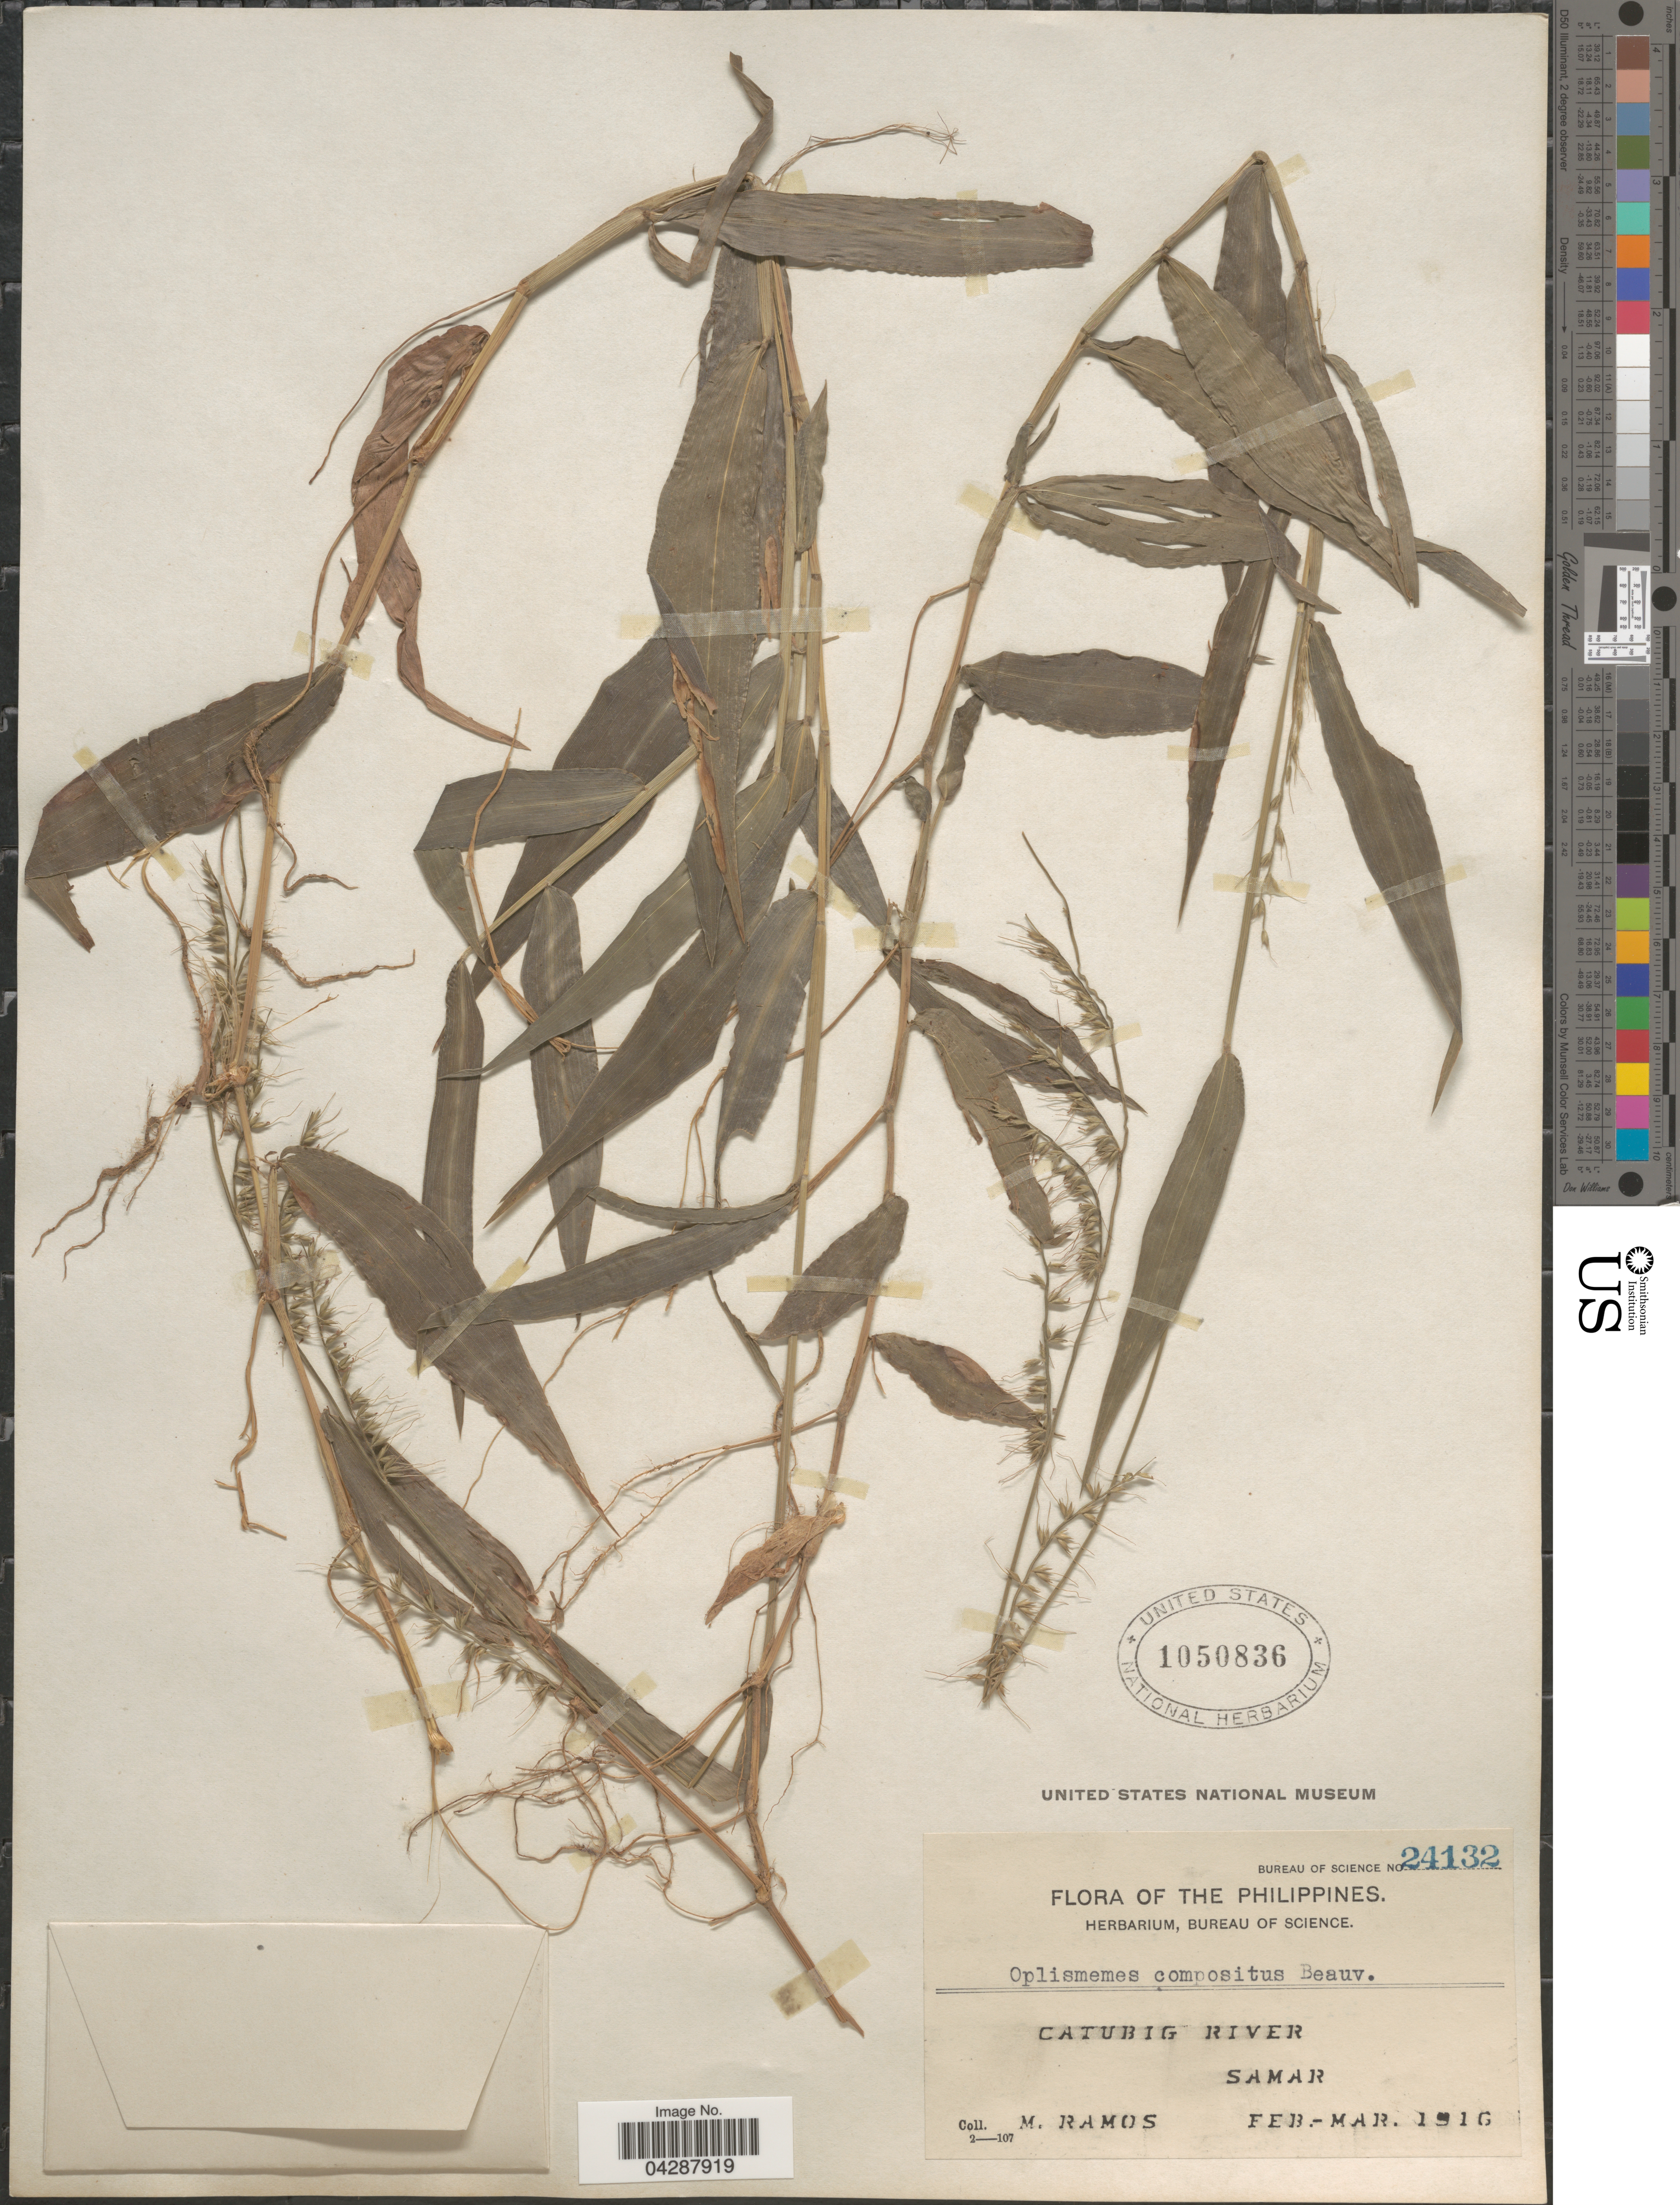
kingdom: Plantae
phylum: Tracheophyta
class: Liliopsida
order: Poales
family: Poaceae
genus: Oplismenus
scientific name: Oplismenus compositus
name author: (L.) P. Beauv.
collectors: M. Ramos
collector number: Bureau of Science 24132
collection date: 1916-02/1916-03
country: Philippines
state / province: Eastern Visayas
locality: Catubig River. Samar.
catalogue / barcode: US 1050836